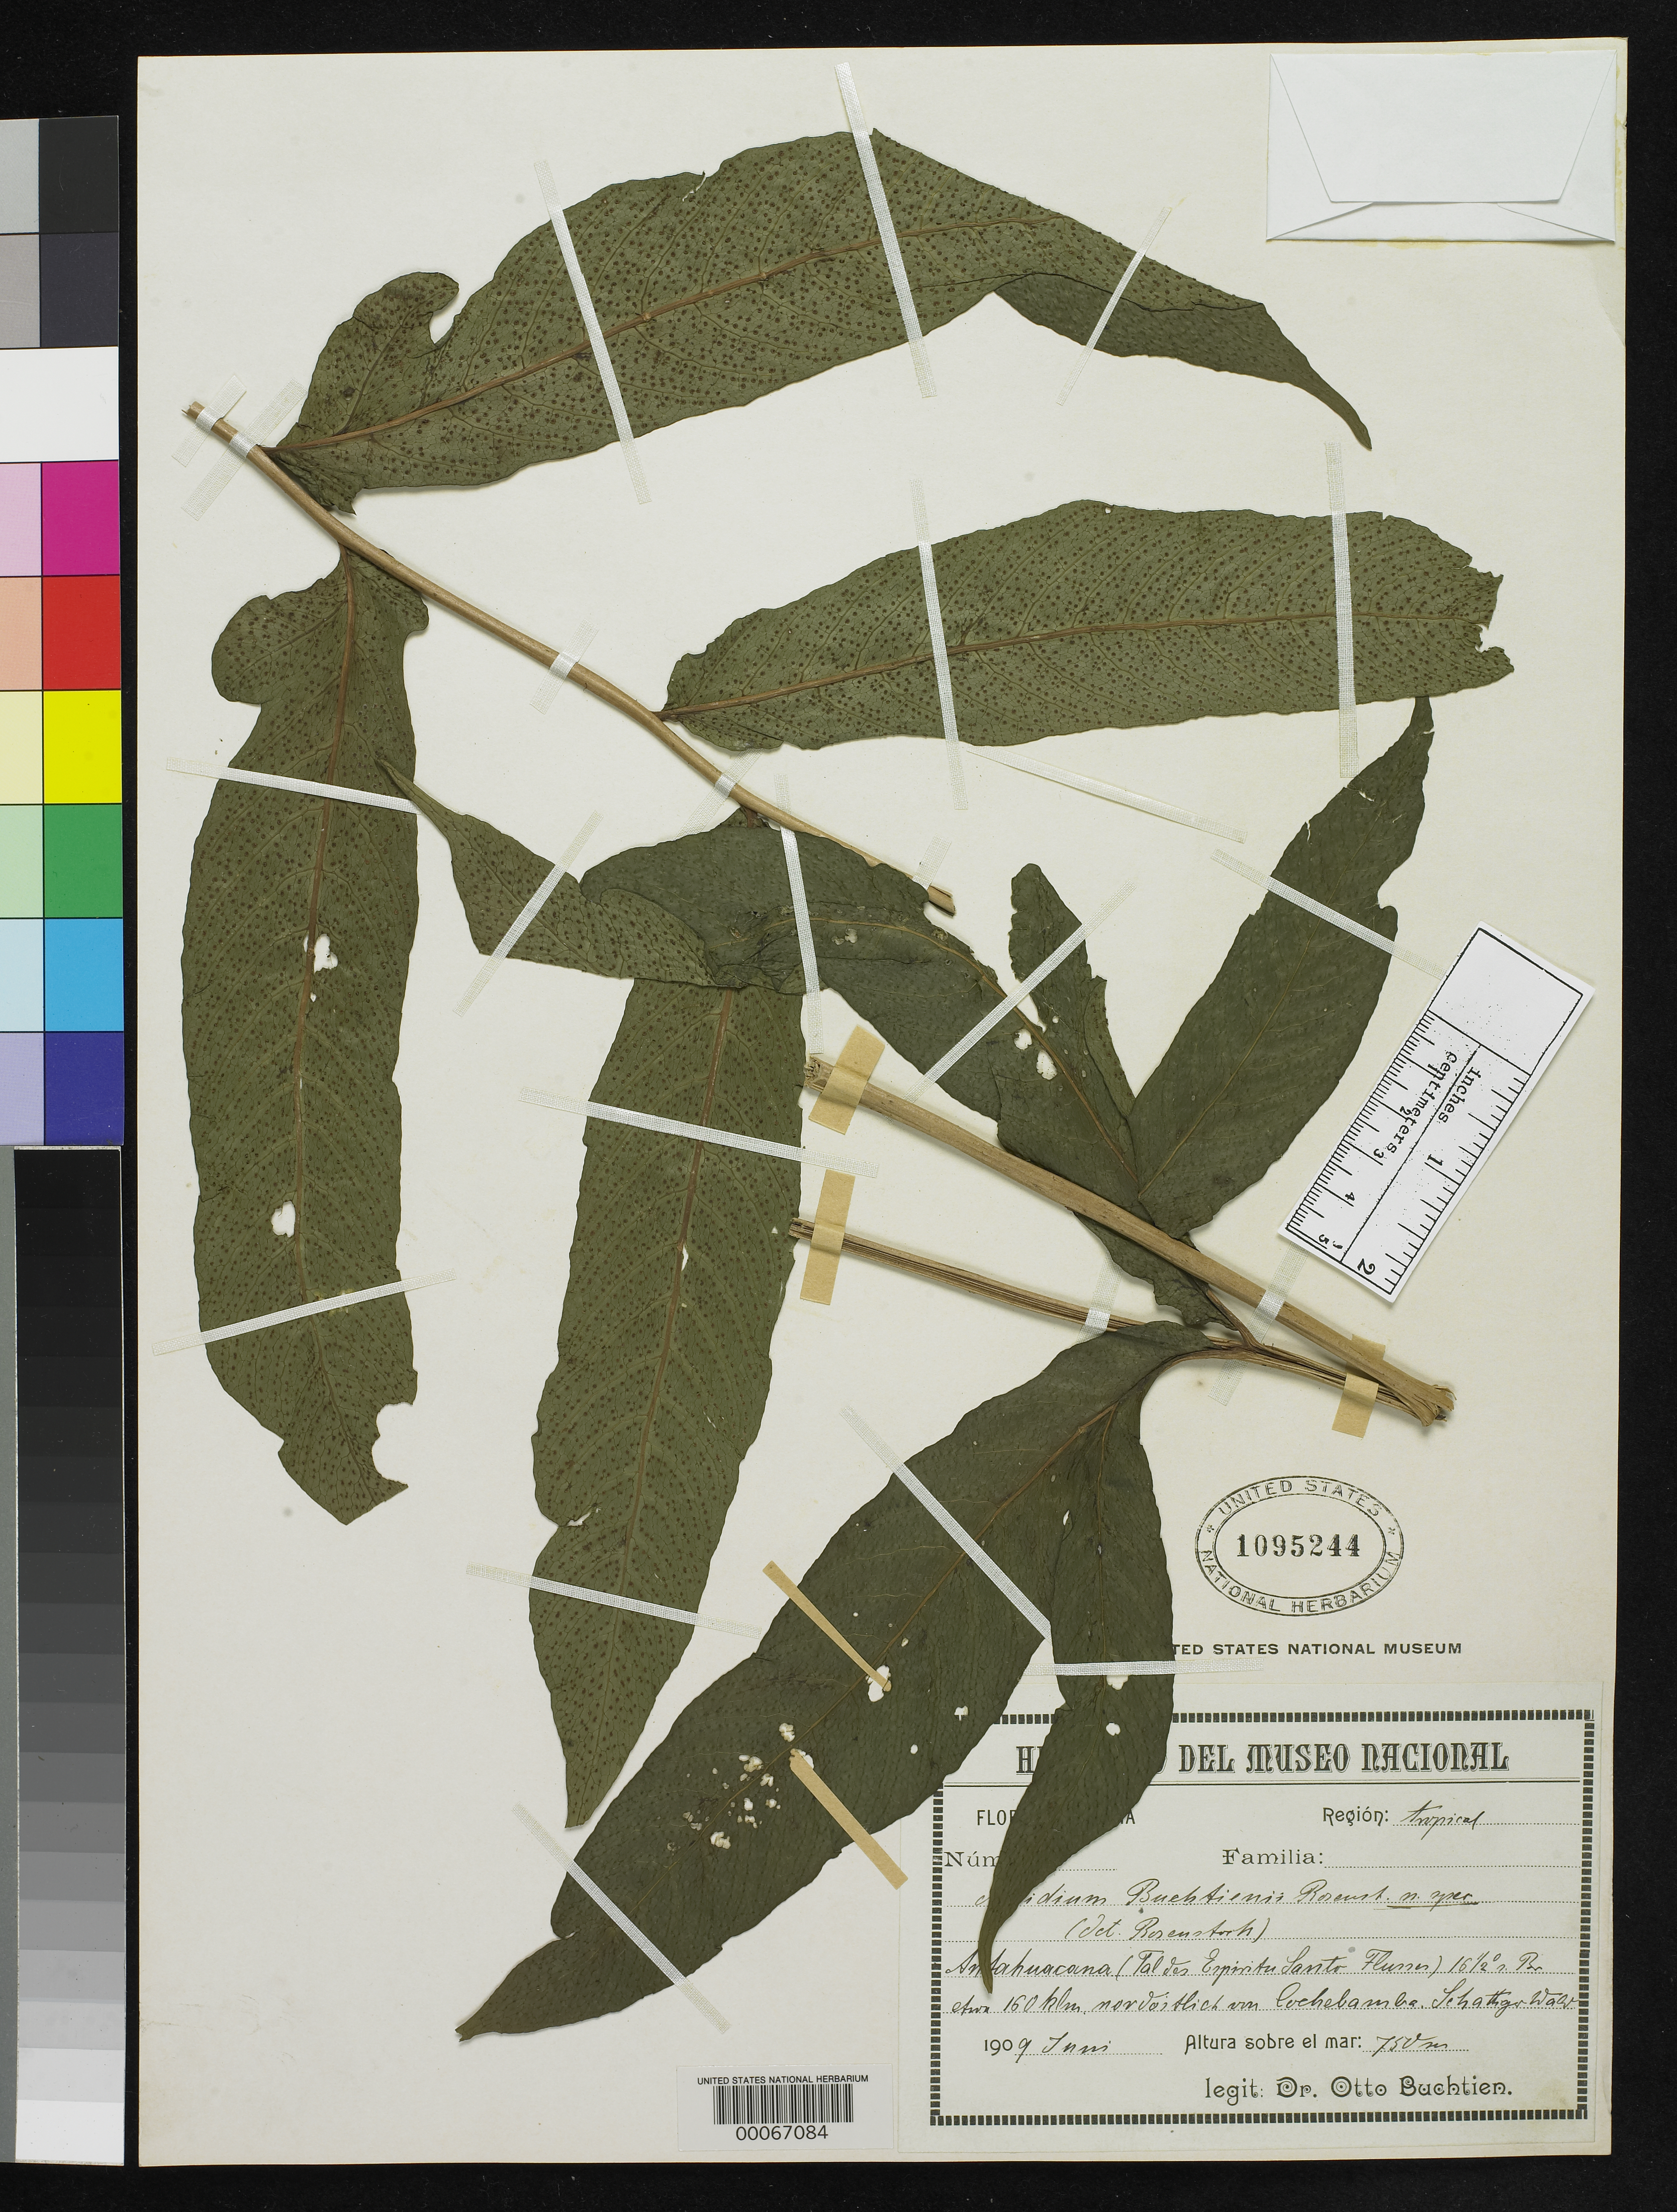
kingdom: Plantae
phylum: Tracheophyta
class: Polypodiopsida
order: Polypodiales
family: Tectariaceae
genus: Aspidium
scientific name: Aspidium buchtienii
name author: Rosenst.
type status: Isotype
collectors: O. Buchtien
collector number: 2171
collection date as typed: Jun 1909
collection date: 1909-06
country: Bolivia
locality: Antahuacana. Espirito Santo.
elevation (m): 750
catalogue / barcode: US 1095244